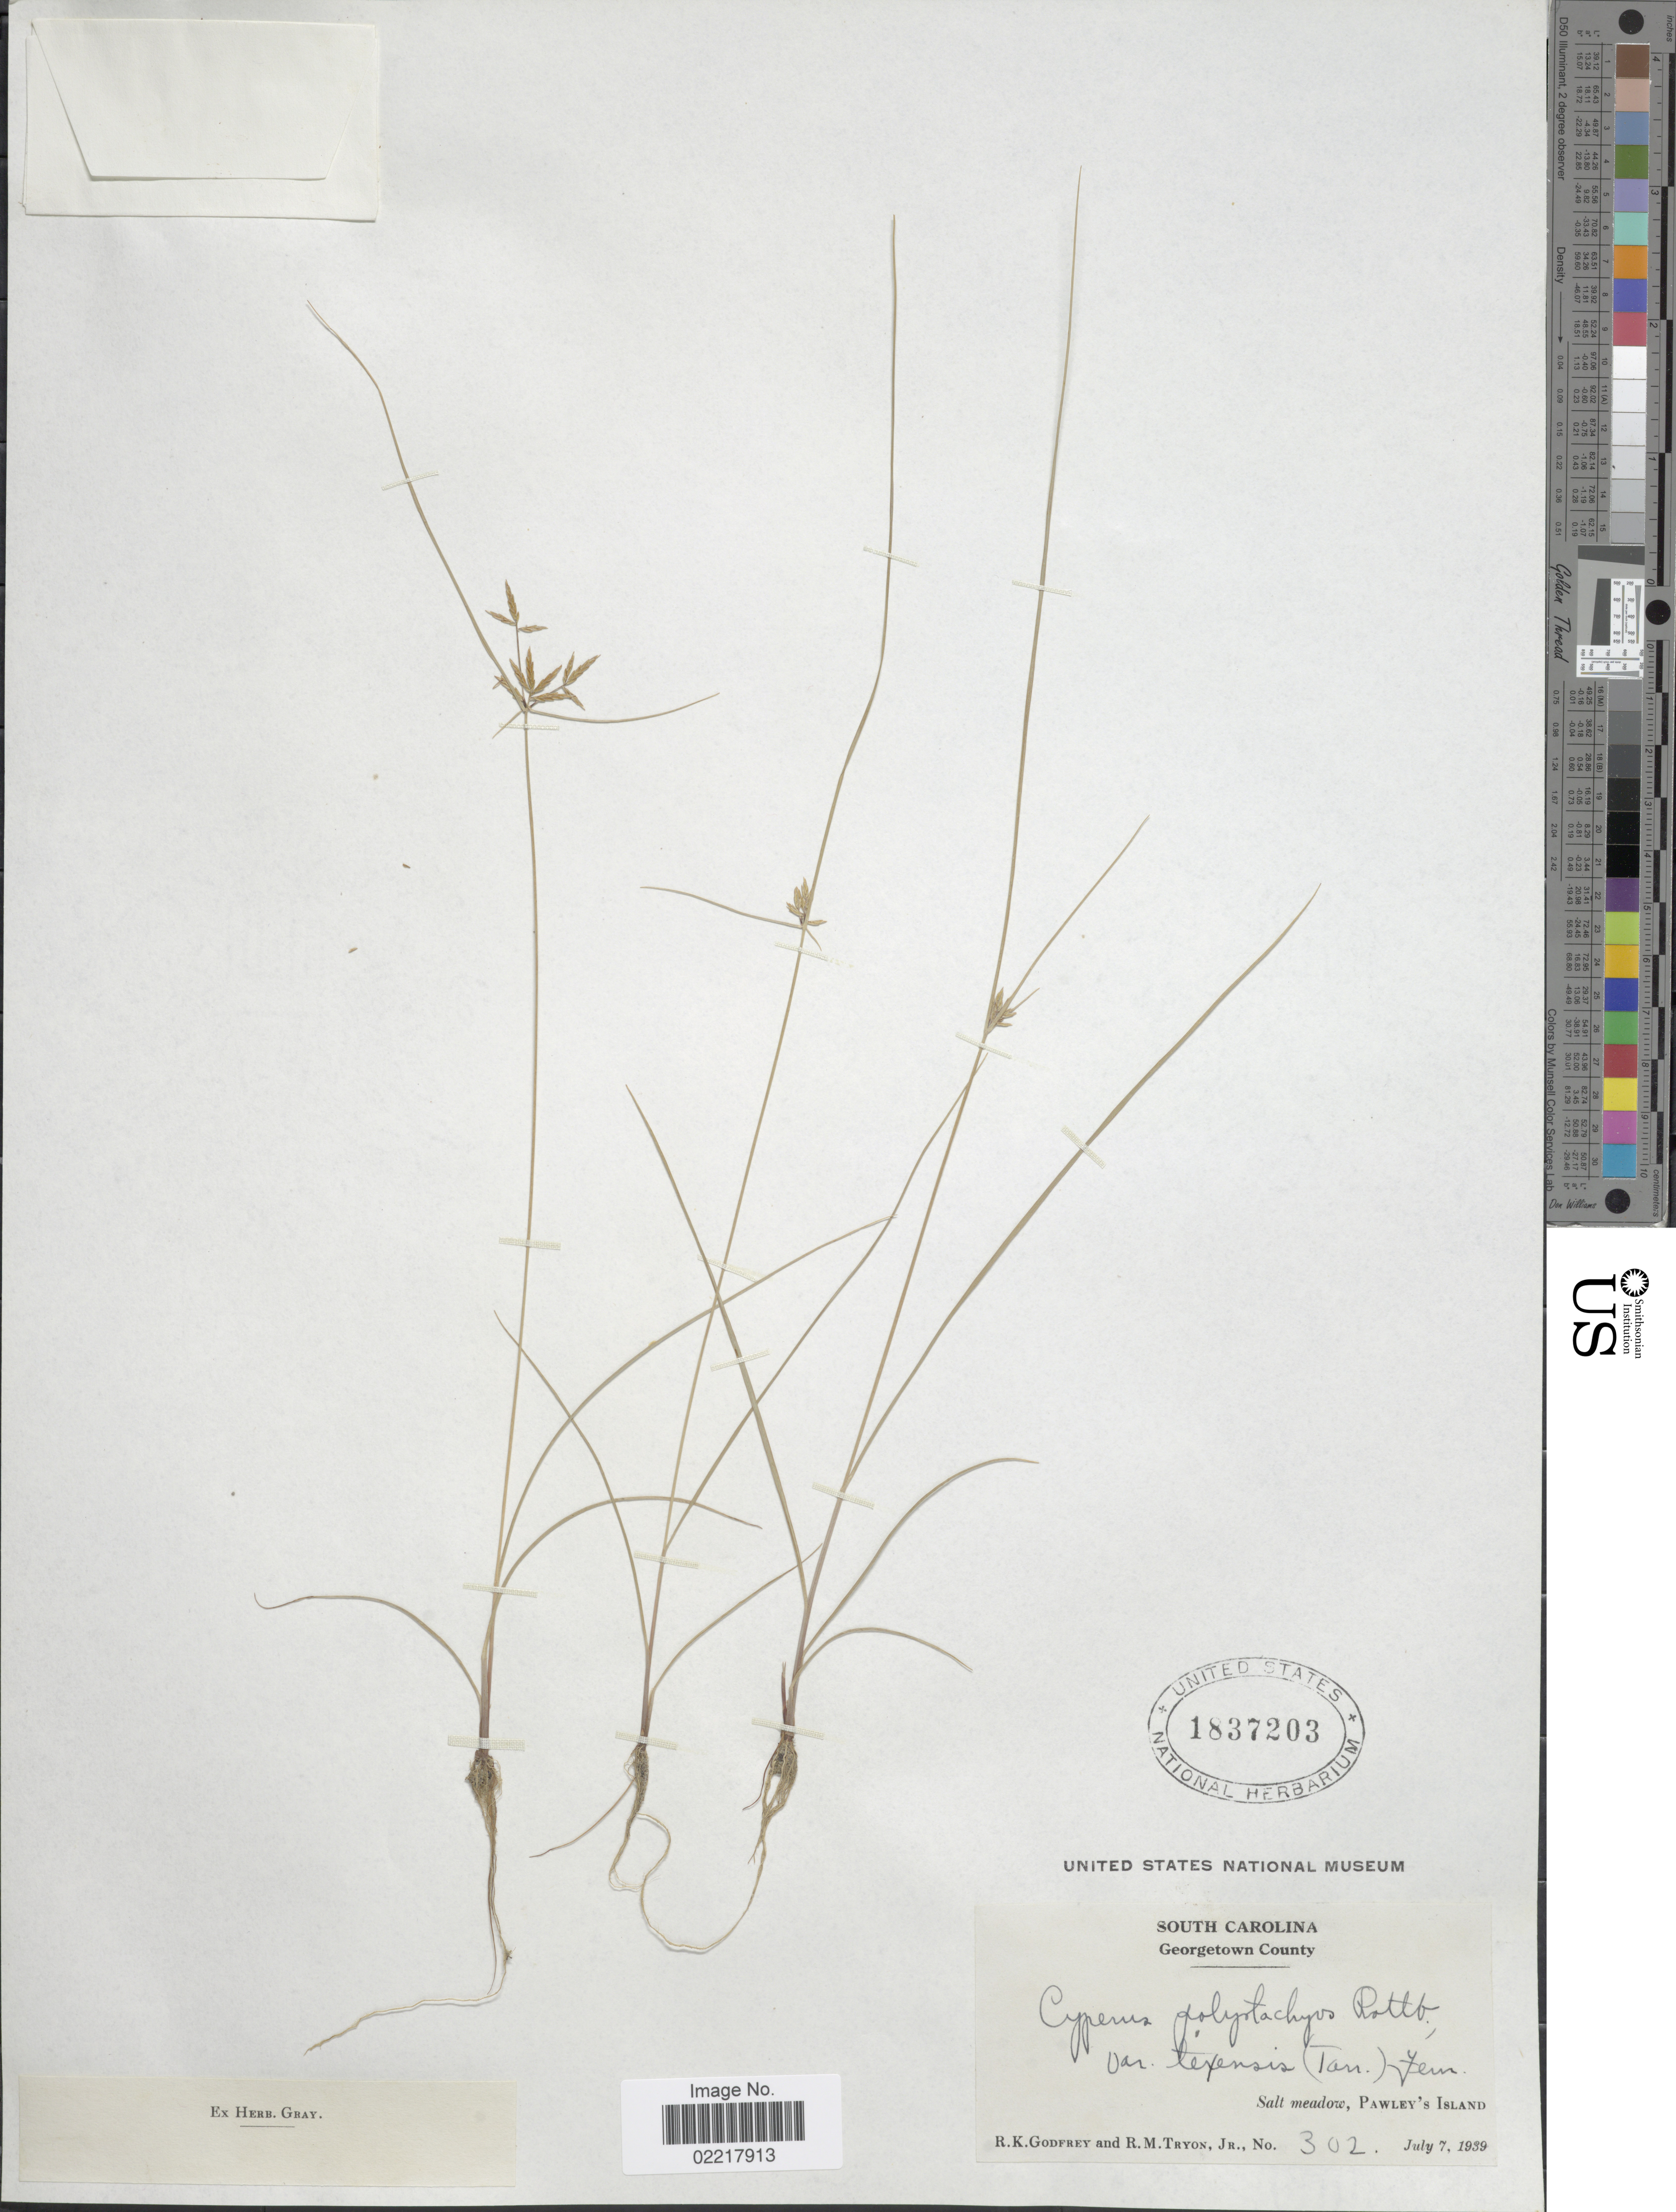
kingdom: Plantae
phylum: Tracheophyta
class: Liliopsida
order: Poales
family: Cyperaceae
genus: Cyperus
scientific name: Cyperus polystachyos var. texensis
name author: (Torr.) Fernald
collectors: R. K. Godfrey & R. M. Tryon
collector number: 302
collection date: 1939-07-07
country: United States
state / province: South Carolina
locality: Georgetown County, Salt meadow, Pawley's Island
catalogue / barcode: US 1837203